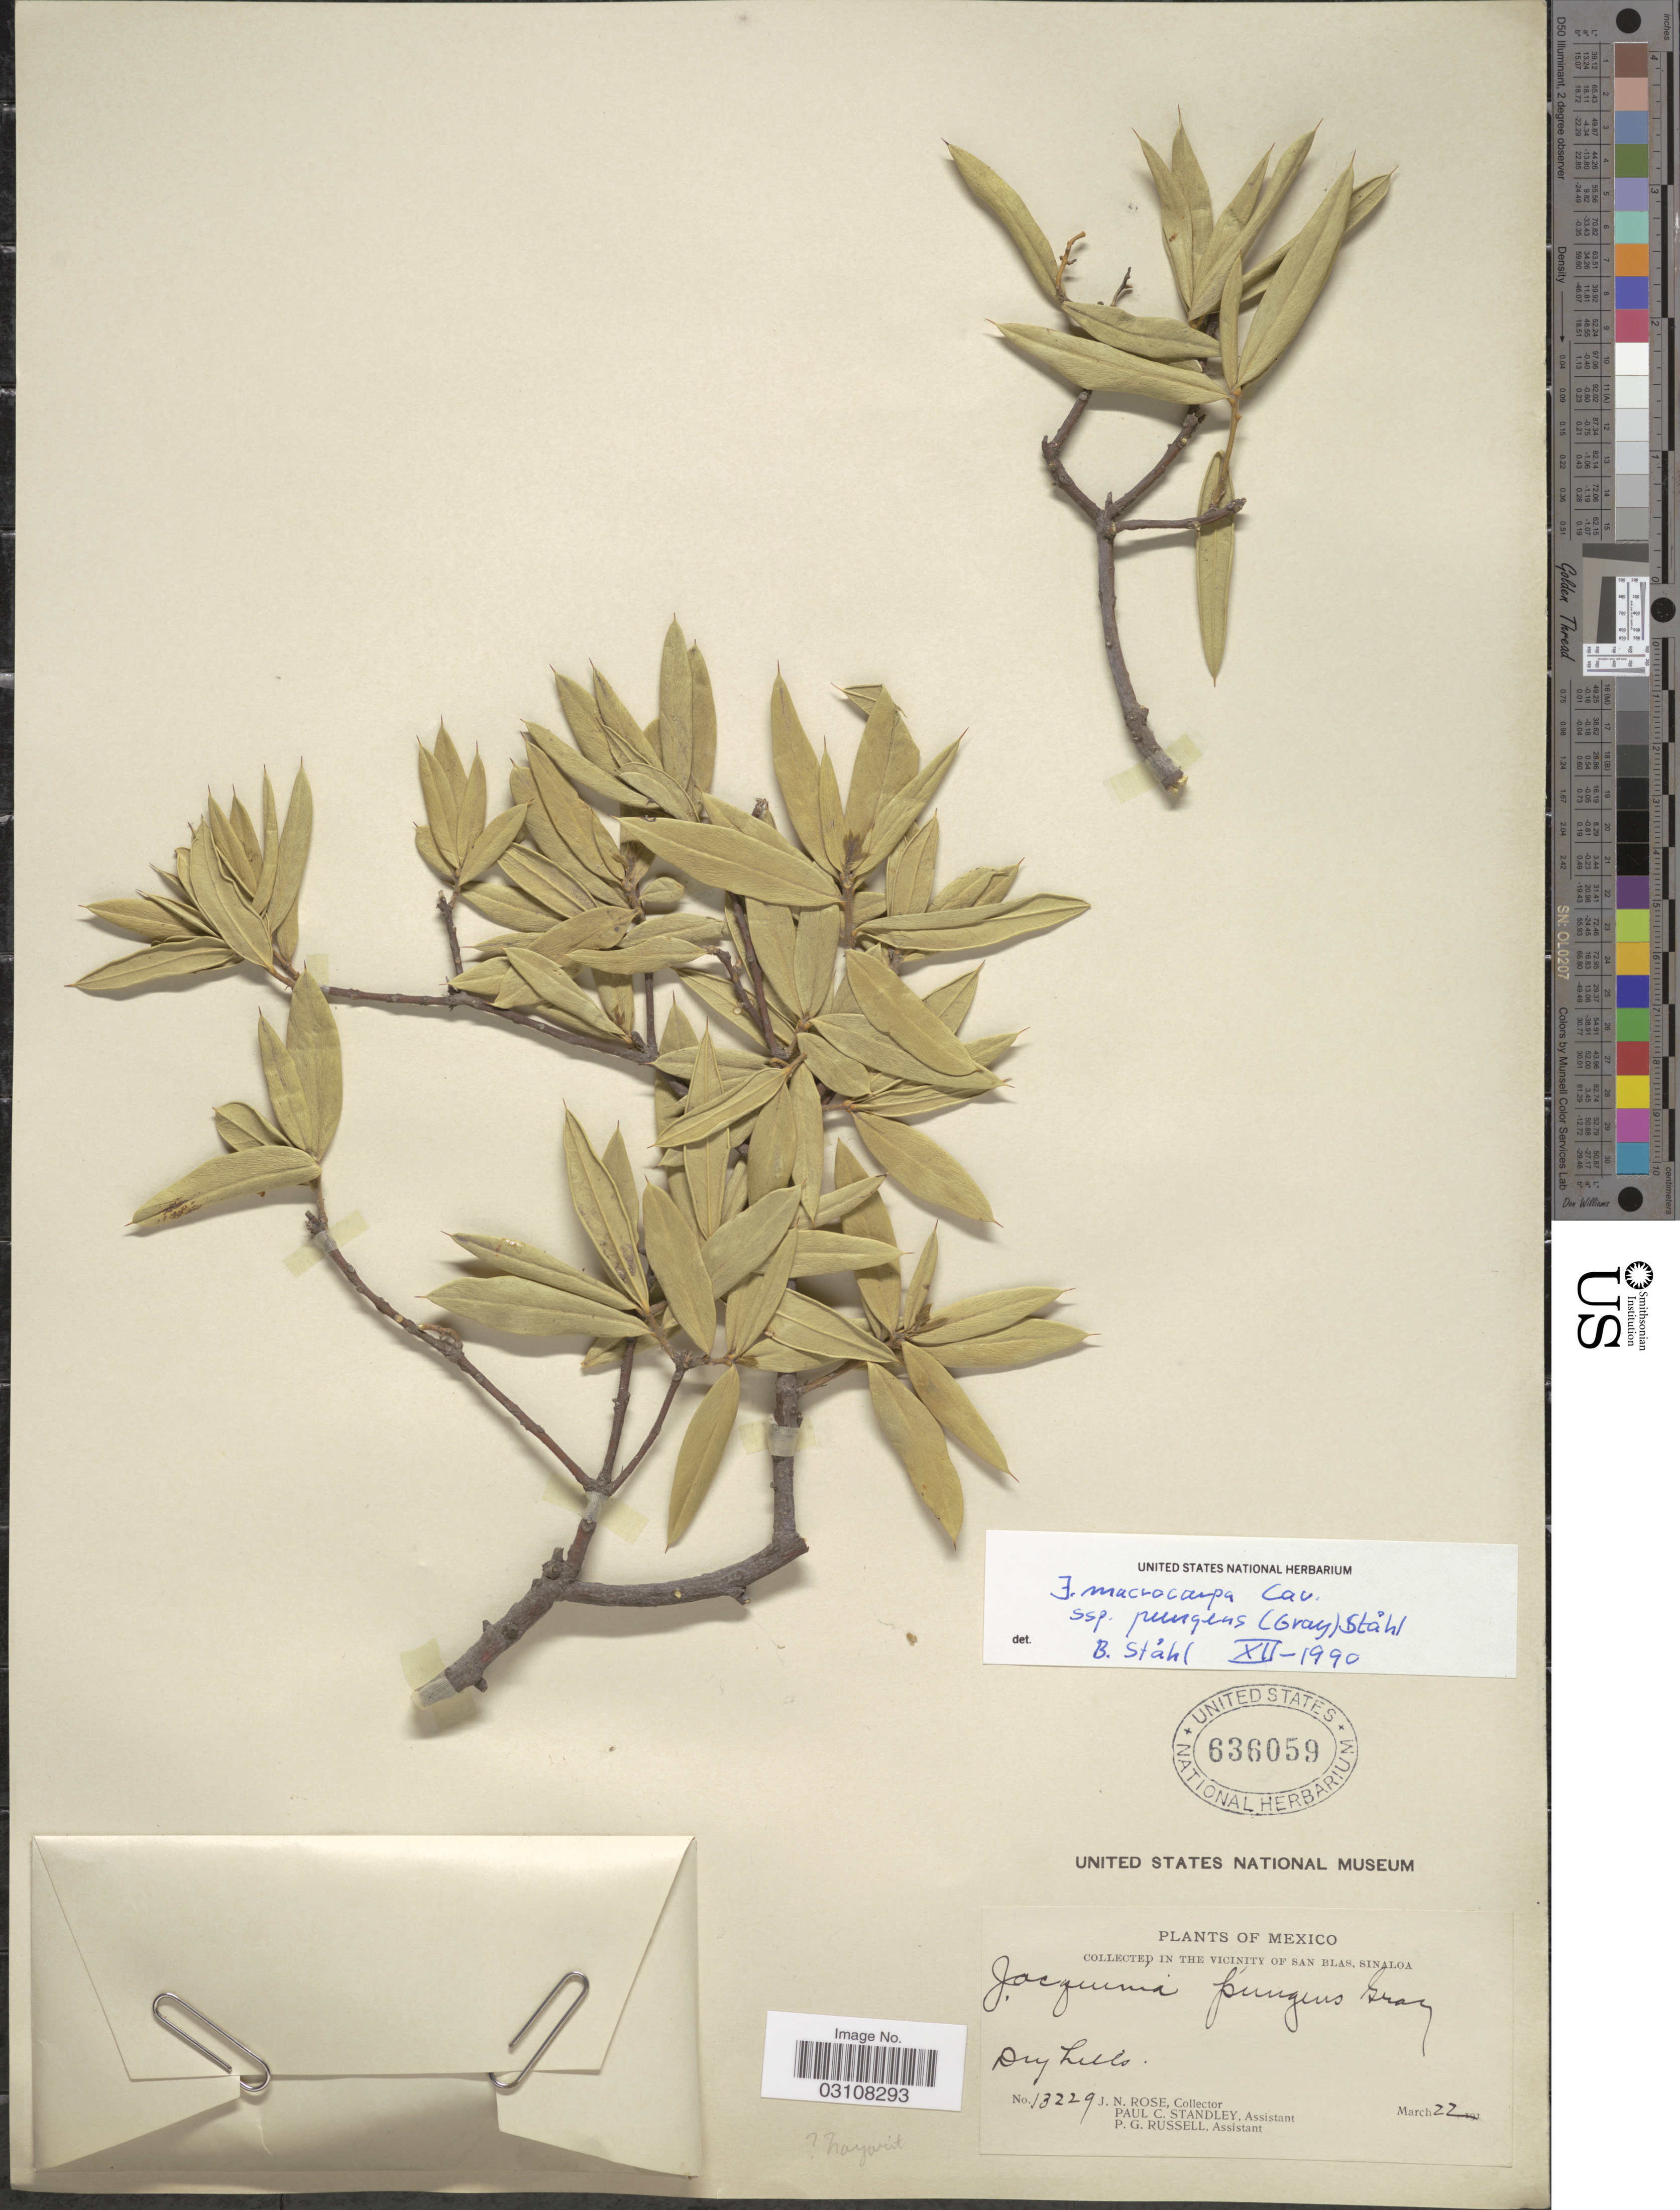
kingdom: Plantae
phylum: Tracheophyta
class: Magnoliopsida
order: Ericales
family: Primulaceae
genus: Jacquinia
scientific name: Jacquinia macrocarpa subsp. pungens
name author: Cav.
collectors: J. N. Rose, P. C. Standley & P. G. Russell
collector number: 13229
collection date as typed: March 22 191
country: Mexico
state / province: Sinaloa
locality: In the Vicinity of San Blas.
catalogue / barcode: US 636059